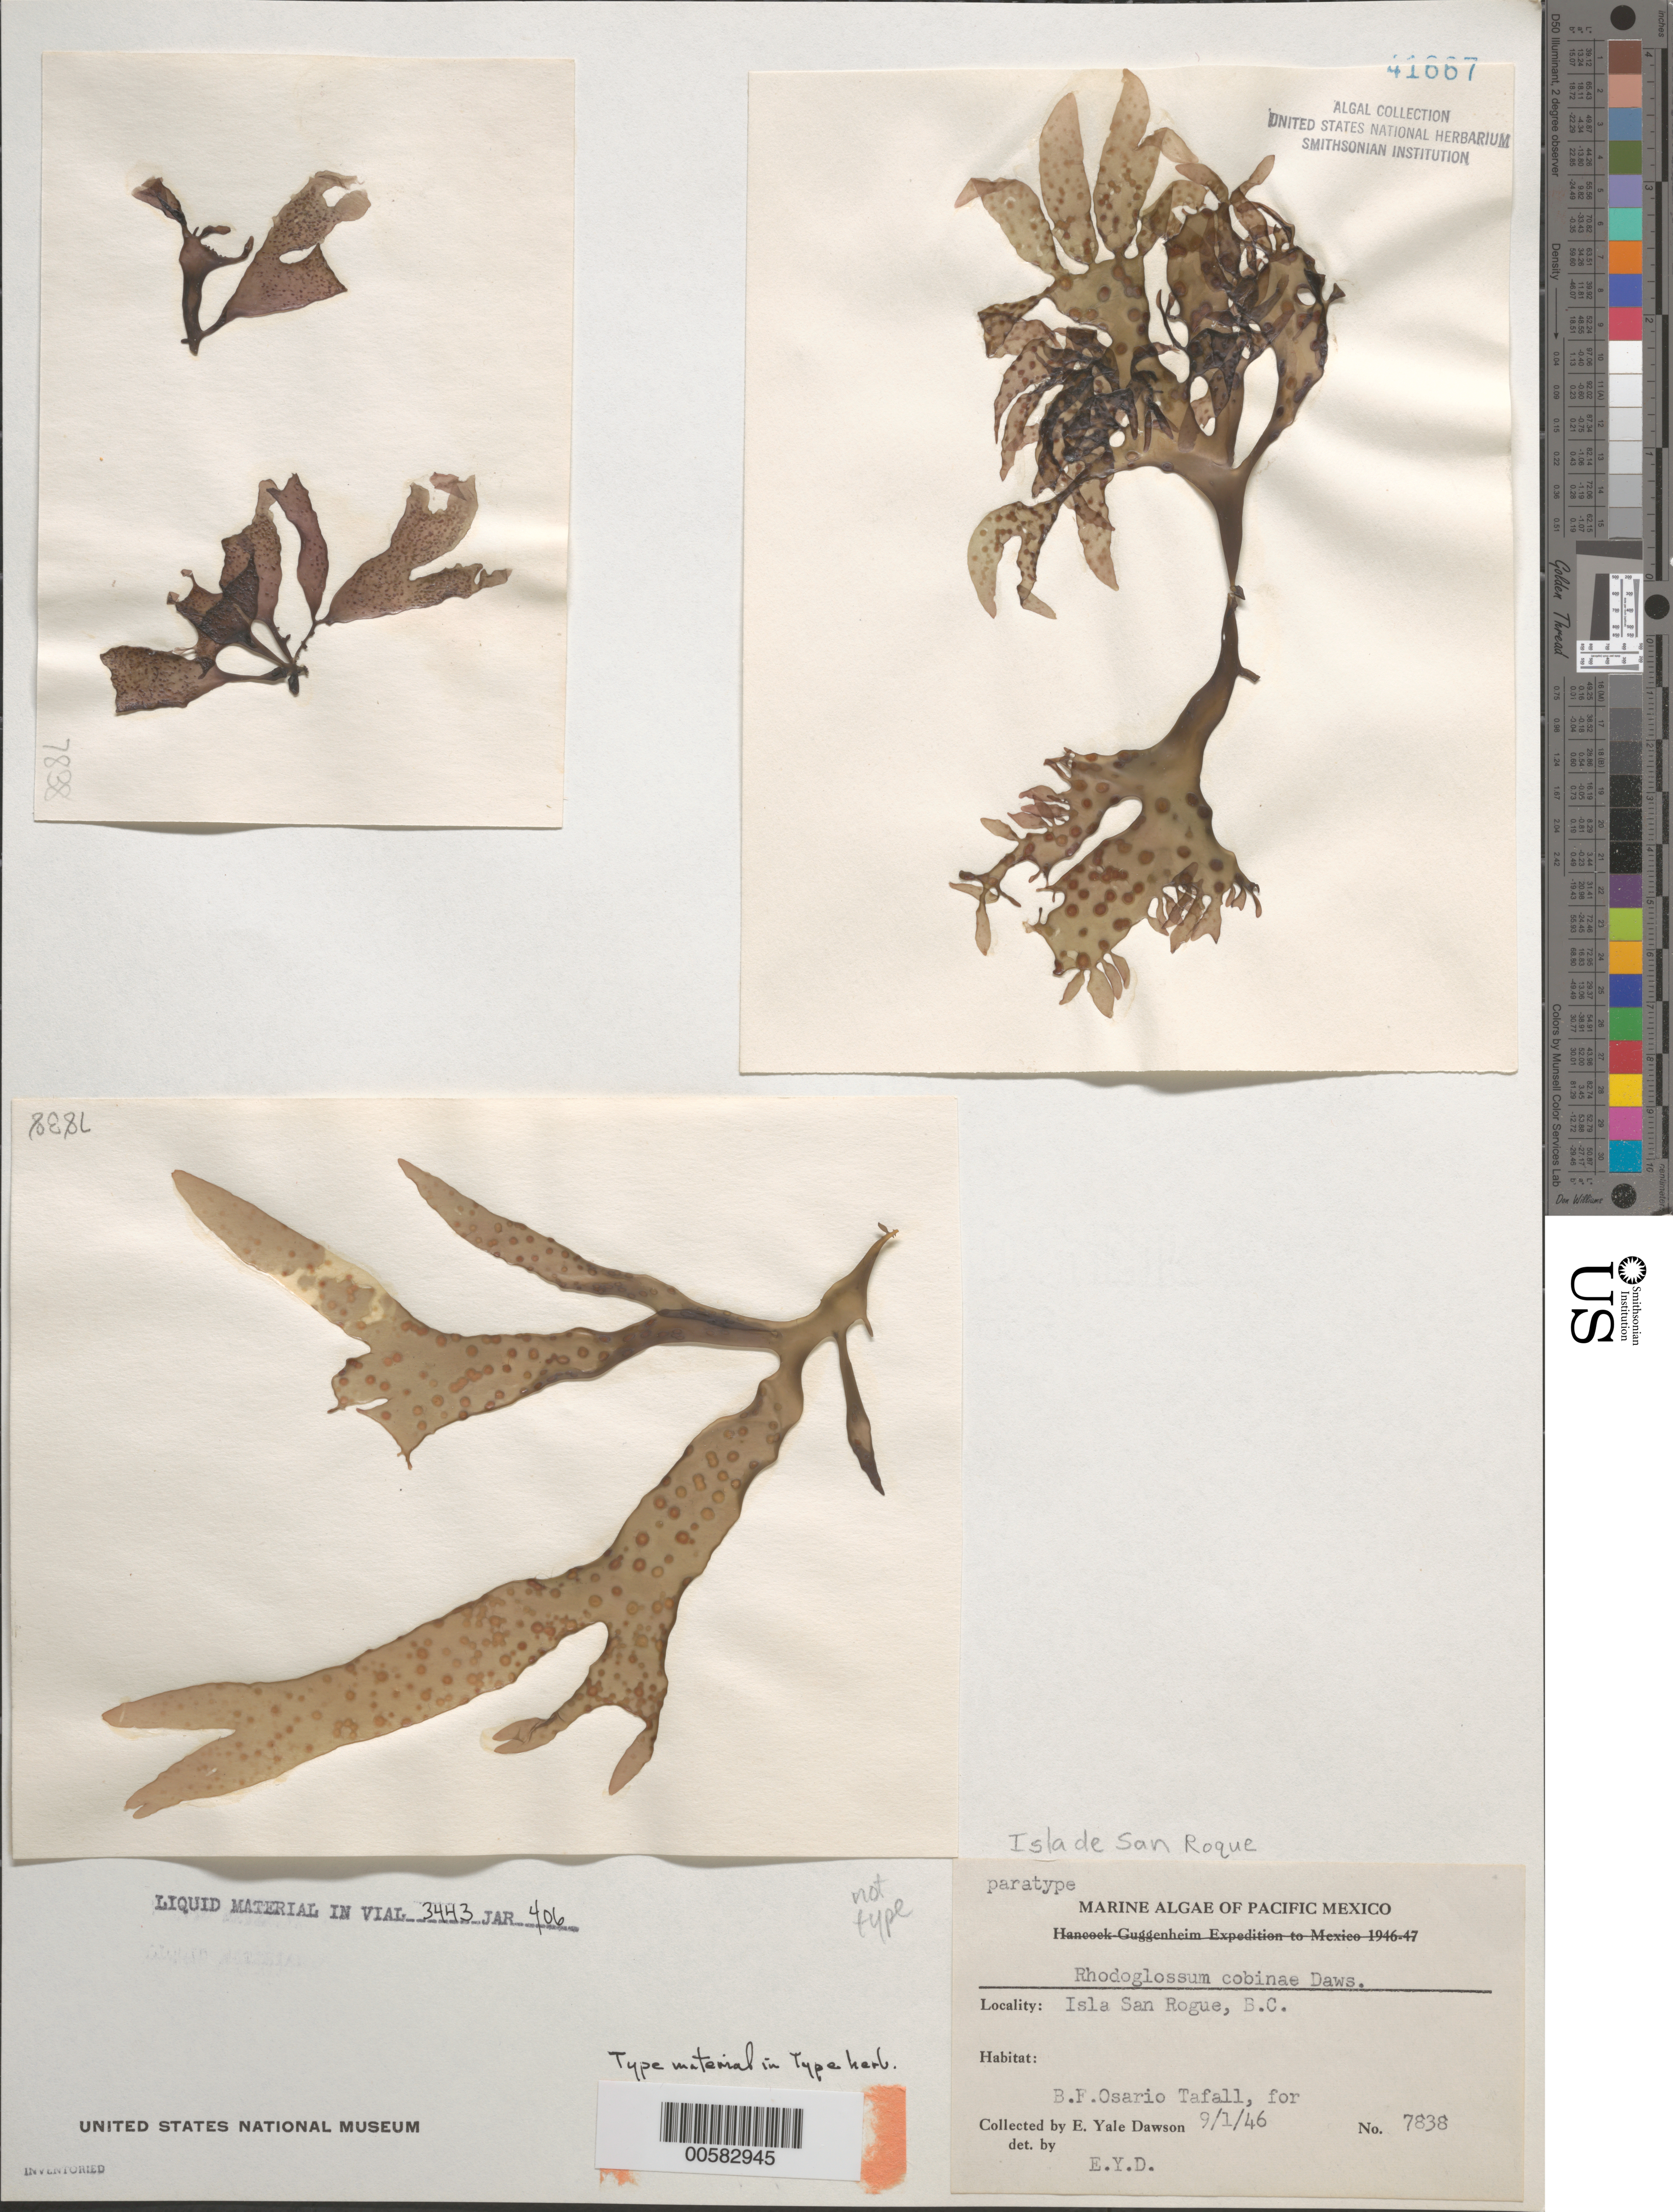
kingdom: Plantae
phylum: Rhodophyta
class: Florideophyceae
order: Gigartinales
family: Gigartinaceae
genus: Mazzaella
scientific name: Mazzaella cobinae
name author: (E.Y. Dawson) Fredericq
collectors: B. Osario Tafall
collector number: EYD 7838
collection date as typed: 01 Sep 1946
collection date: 1946-09-01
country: Mexico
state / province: Baja California Sur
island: San Roque Island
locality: Isla San Roque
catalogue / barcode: US 41667